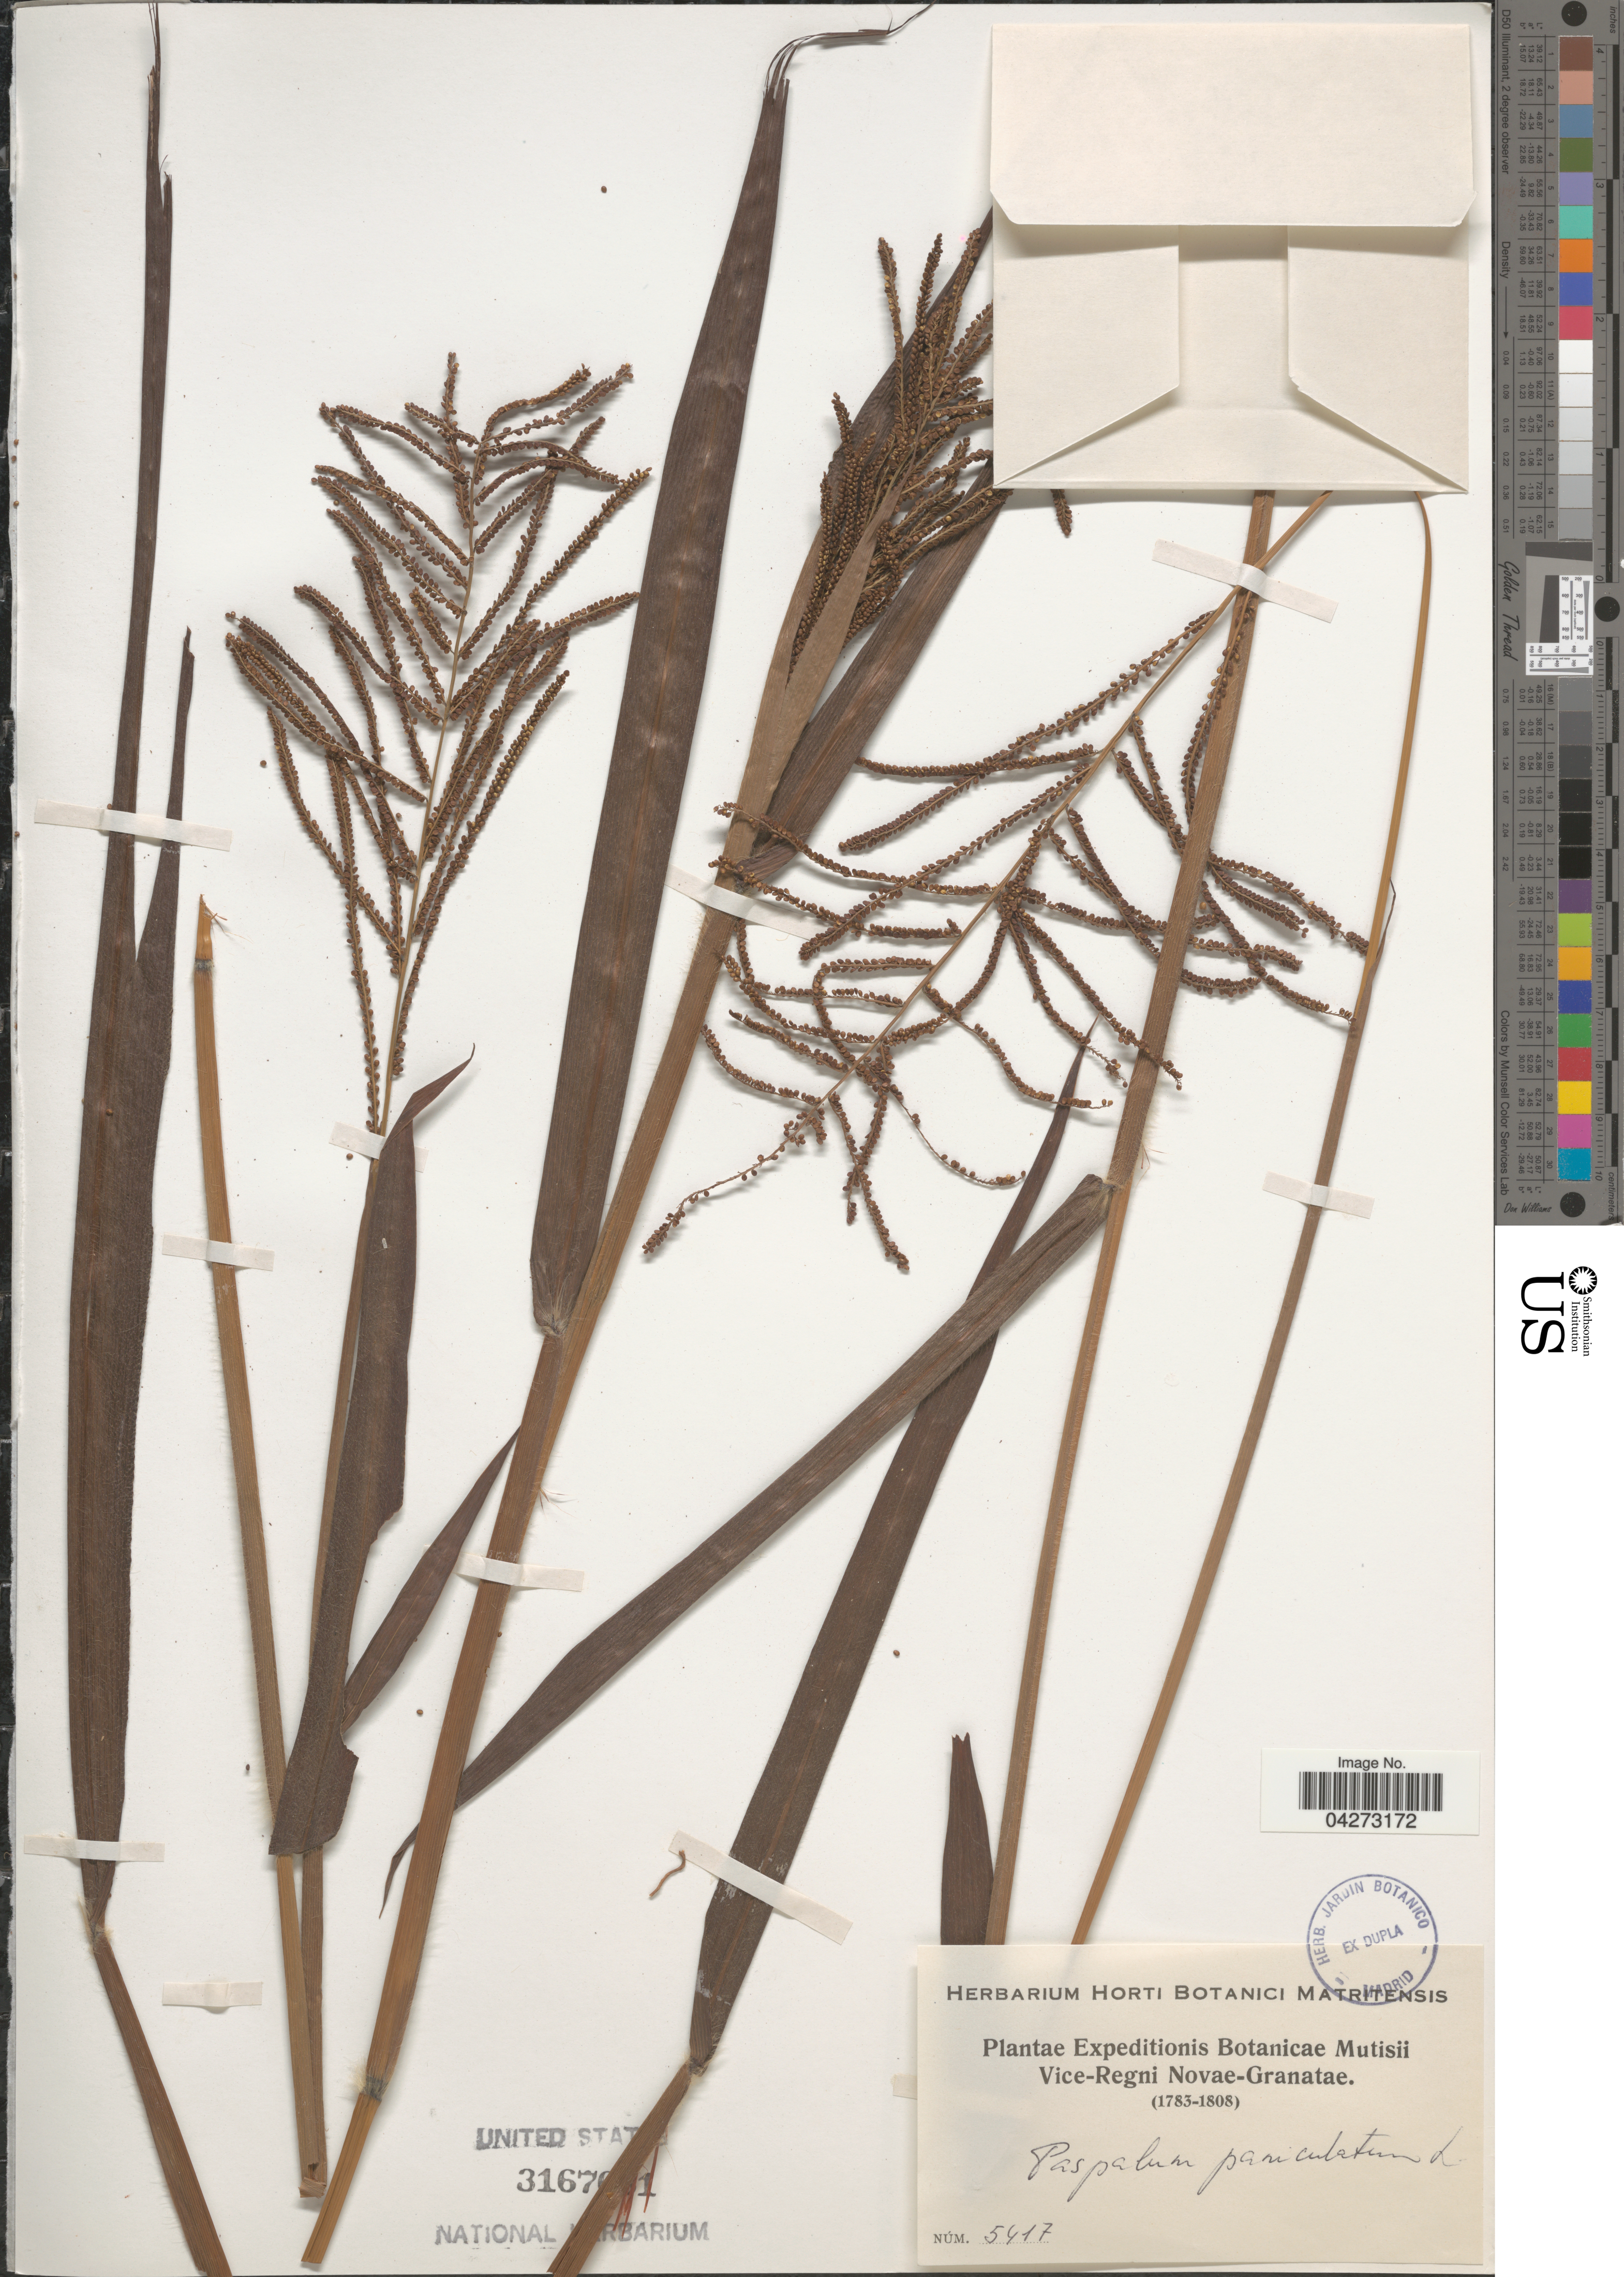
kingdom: Plantae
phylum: Tracheophyta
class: Liliopsida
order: Poales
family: Poaceae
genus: Paspalum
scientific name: Paspalum paniculatum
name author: L.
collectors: ex herb. Horti Botanici Matritensis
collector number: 5417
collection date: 1783/1808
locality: Expeditionis Botanicae Mutisii Vice-Regni Novae-Granatae.